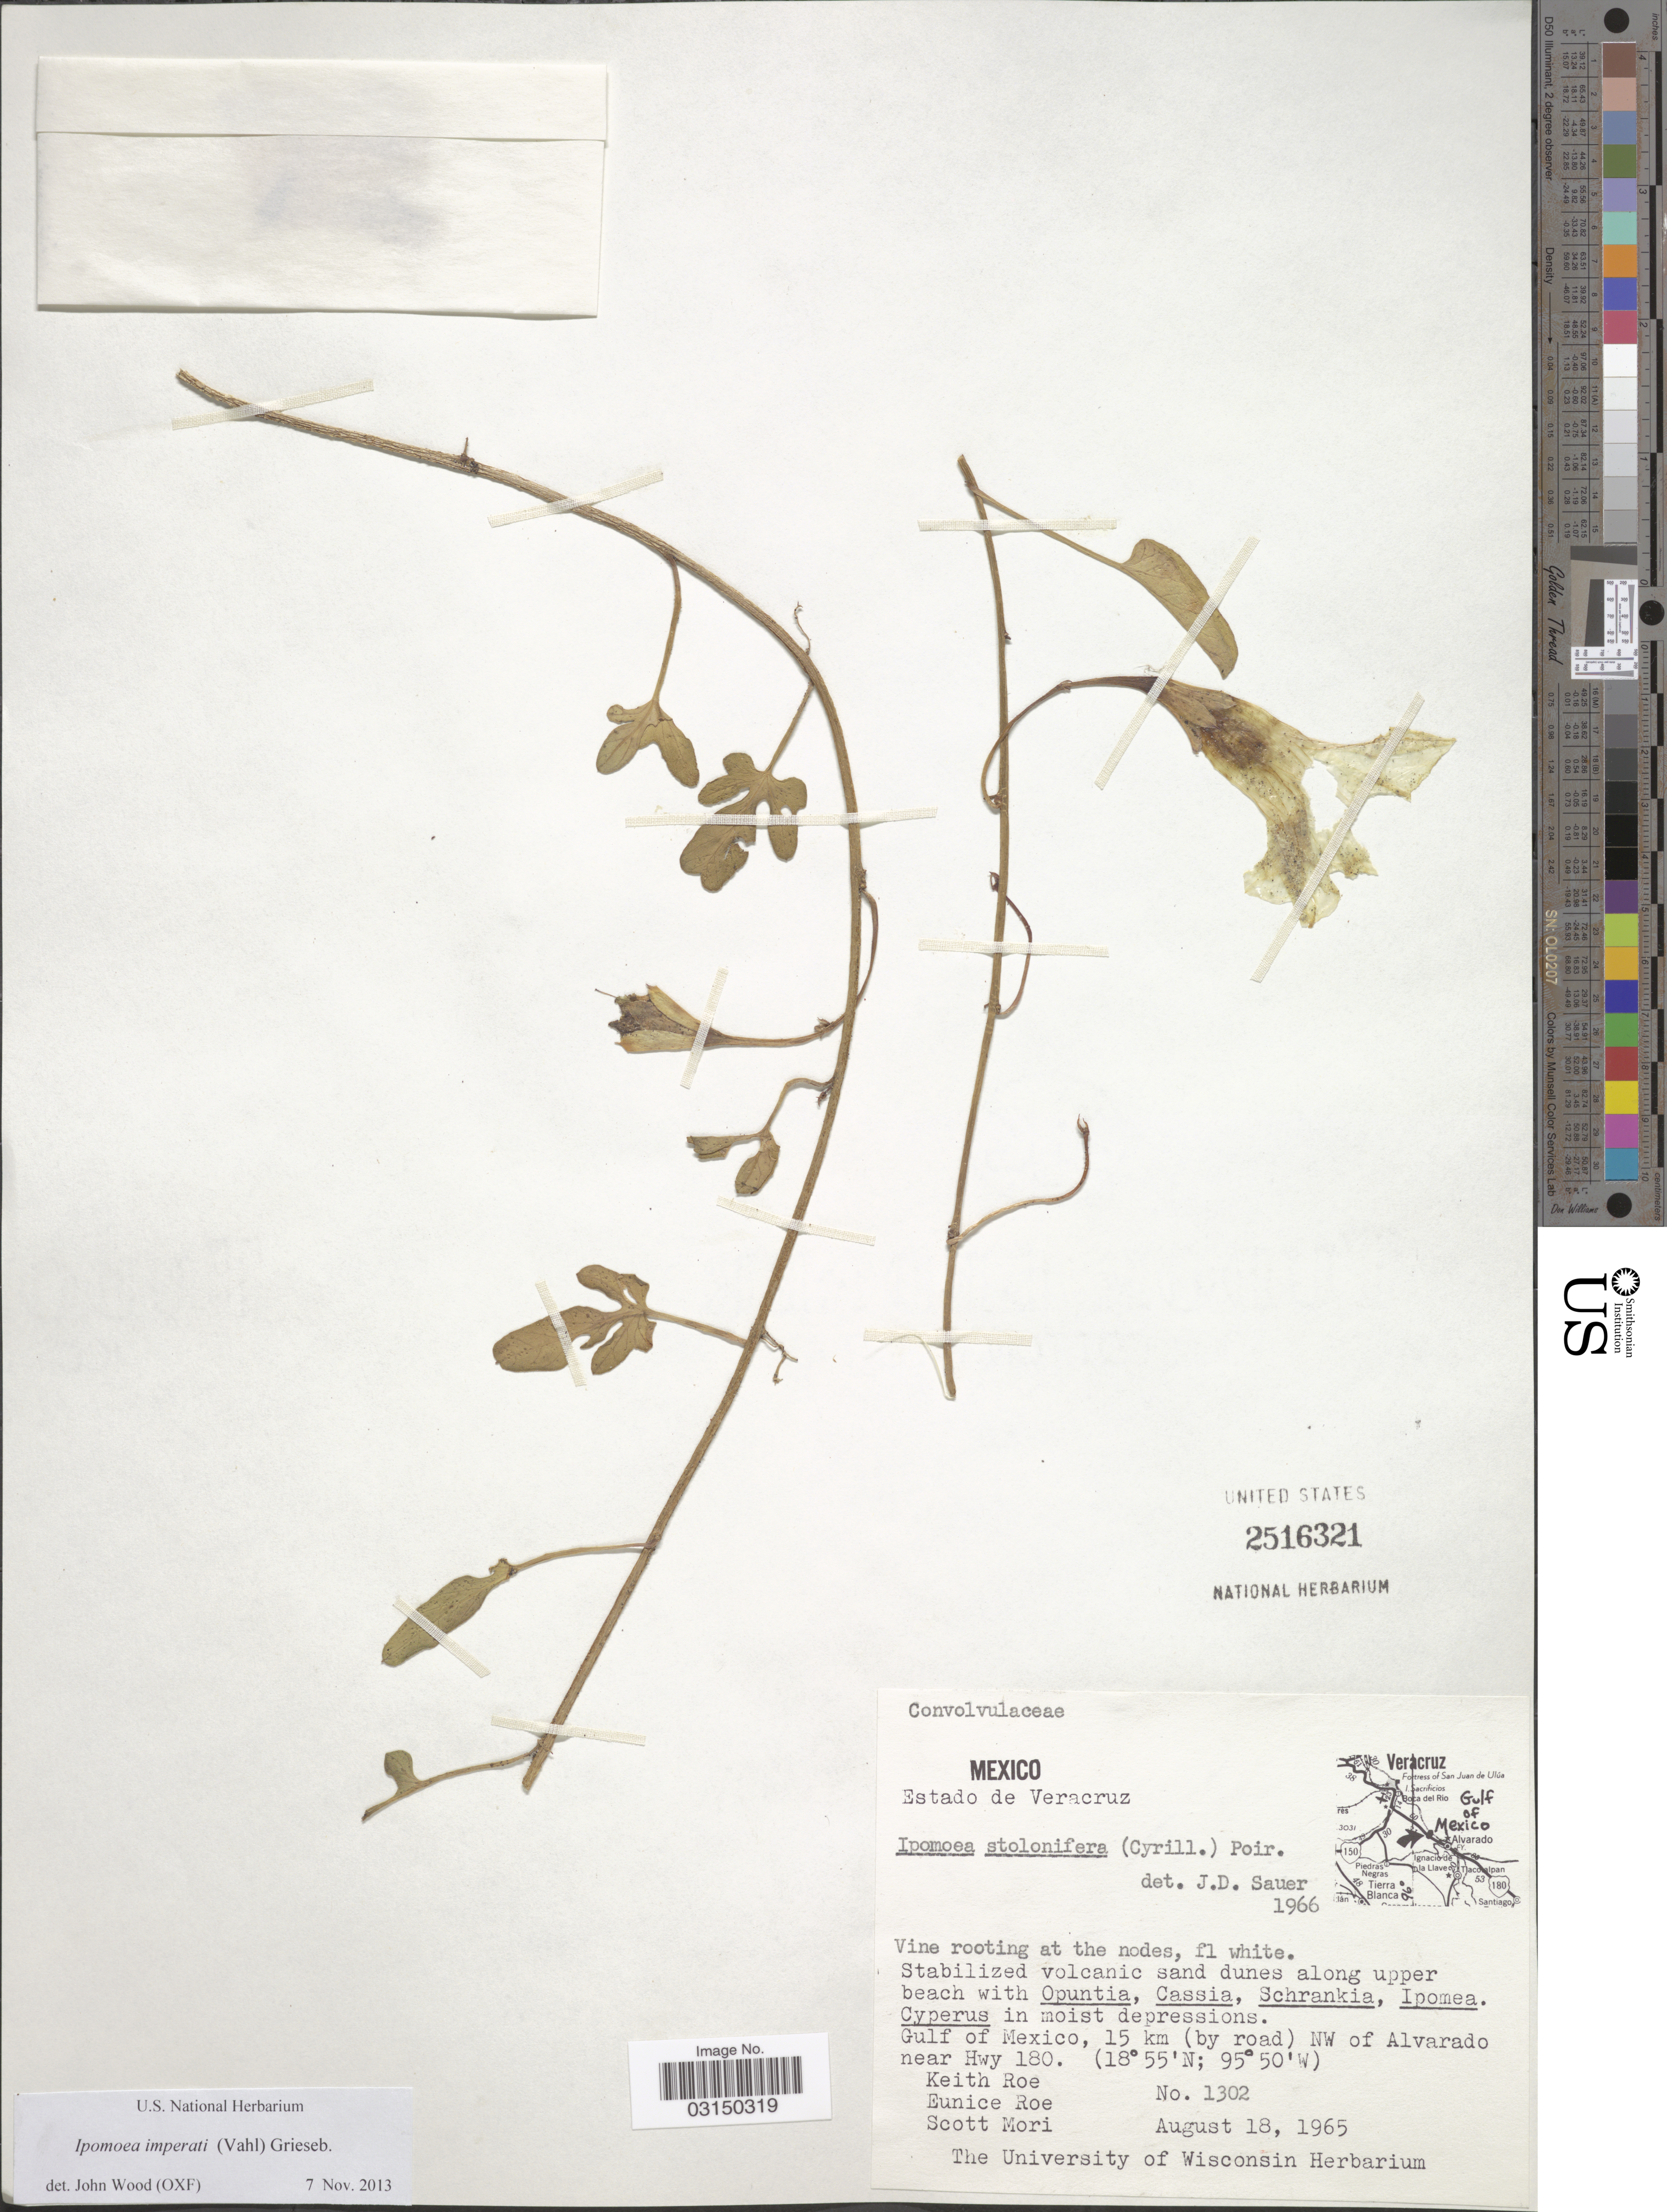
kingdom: Plantae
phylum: Tracheophyta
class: Magnoliopsida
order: Solanales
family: Convolvulaceae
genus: Ipomoea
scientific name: Ipomoea imperati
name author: (Vahl) Griseb.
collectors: K. E. Roe, E. Roe & S. Mori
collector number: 1302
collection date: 1965-08-18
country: Mexico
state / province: Veracruz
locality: Estado de Veracruz. Gulf of Mexico, 15 km (by road) NW of Alvarado near Hwy 180.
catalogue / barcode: US 2516321